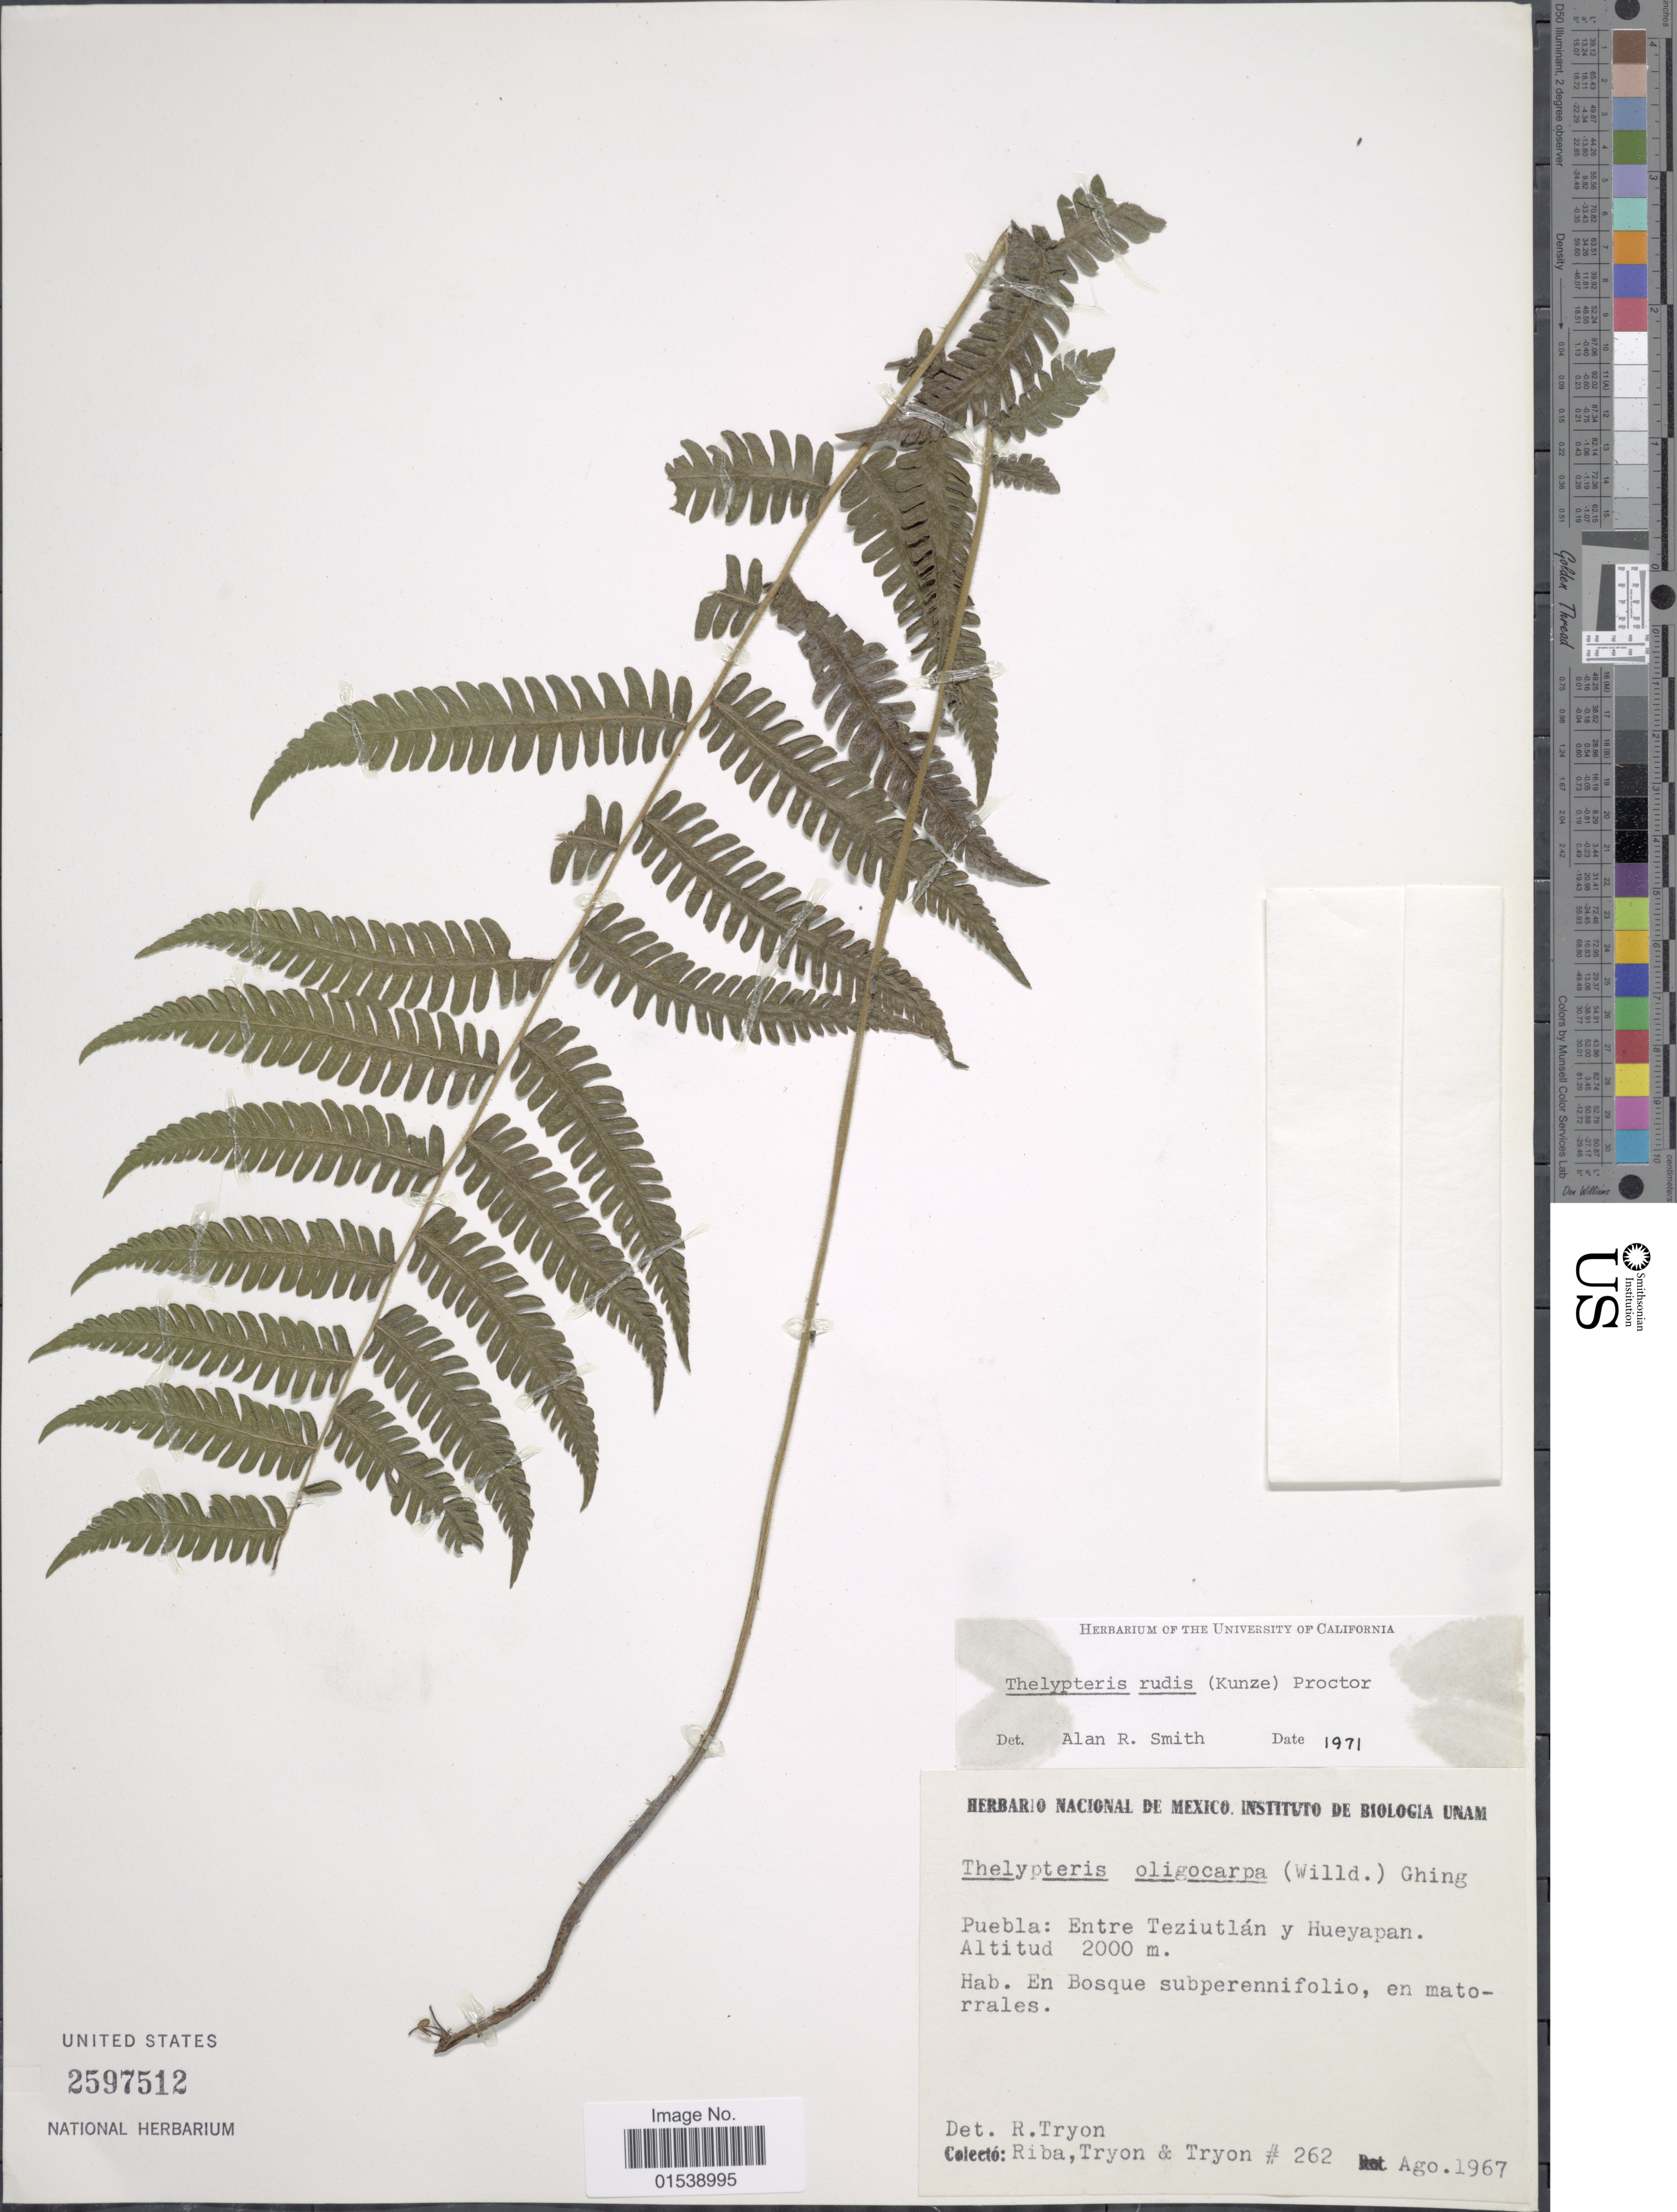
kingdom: Plantae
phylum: Tracheophyta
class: Polypodiopsida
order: Polypodiales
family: Thelypteridaceae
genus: Amauropelta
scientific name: Amauropelta rudis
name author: (Kunze) Pic. Serm.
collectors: Riba, -. Tryon & -. Tryon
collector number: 262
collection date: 1967-08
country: Mexico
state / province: Puebla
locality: Puebla: Entre Teziutlan y Hueyapan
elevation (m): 2000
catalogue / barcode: US 2597512